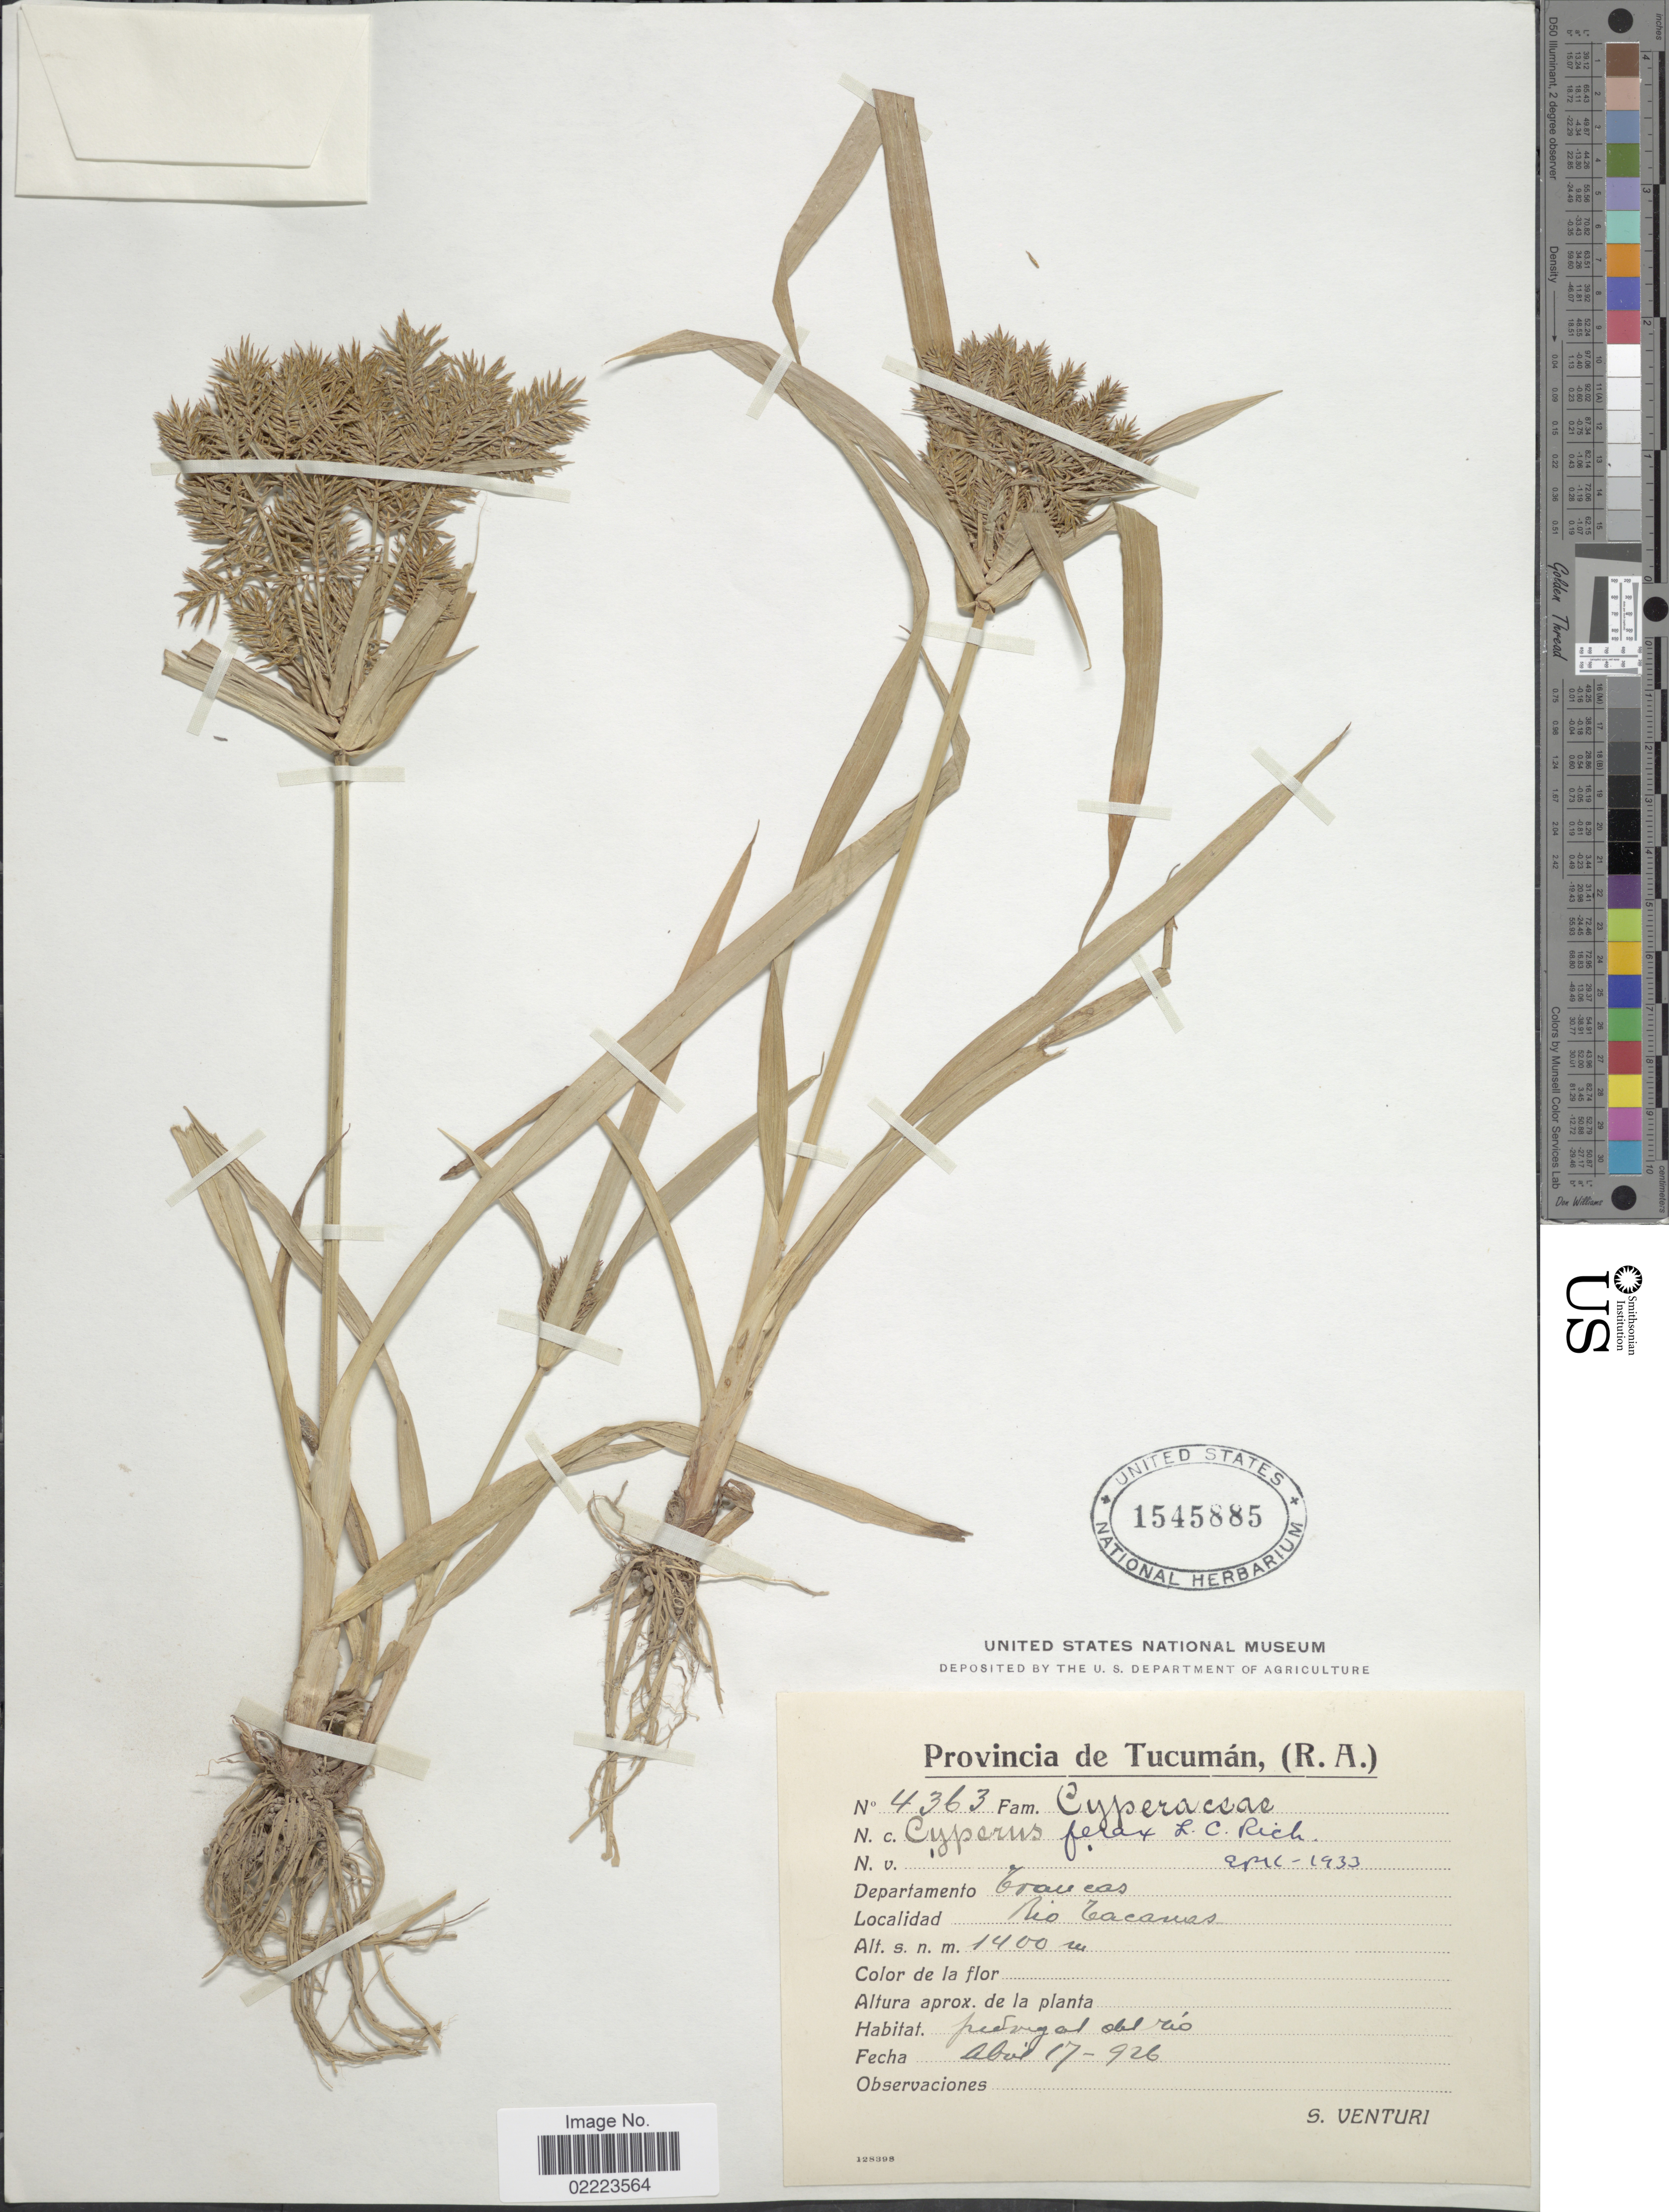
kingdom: Plantae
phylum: Tracheophyta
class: Liliopsida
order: Poales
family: Cyperaceae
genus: Cyperus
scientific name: Cyperus odoratus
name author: L.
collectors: S. Venturi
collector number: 4363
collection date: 1926-04-17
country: Argentina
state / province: Tucuman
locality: (R.A.) Departamento Trancas. Rio Trancas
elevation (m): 1400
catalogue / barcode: US 1545885